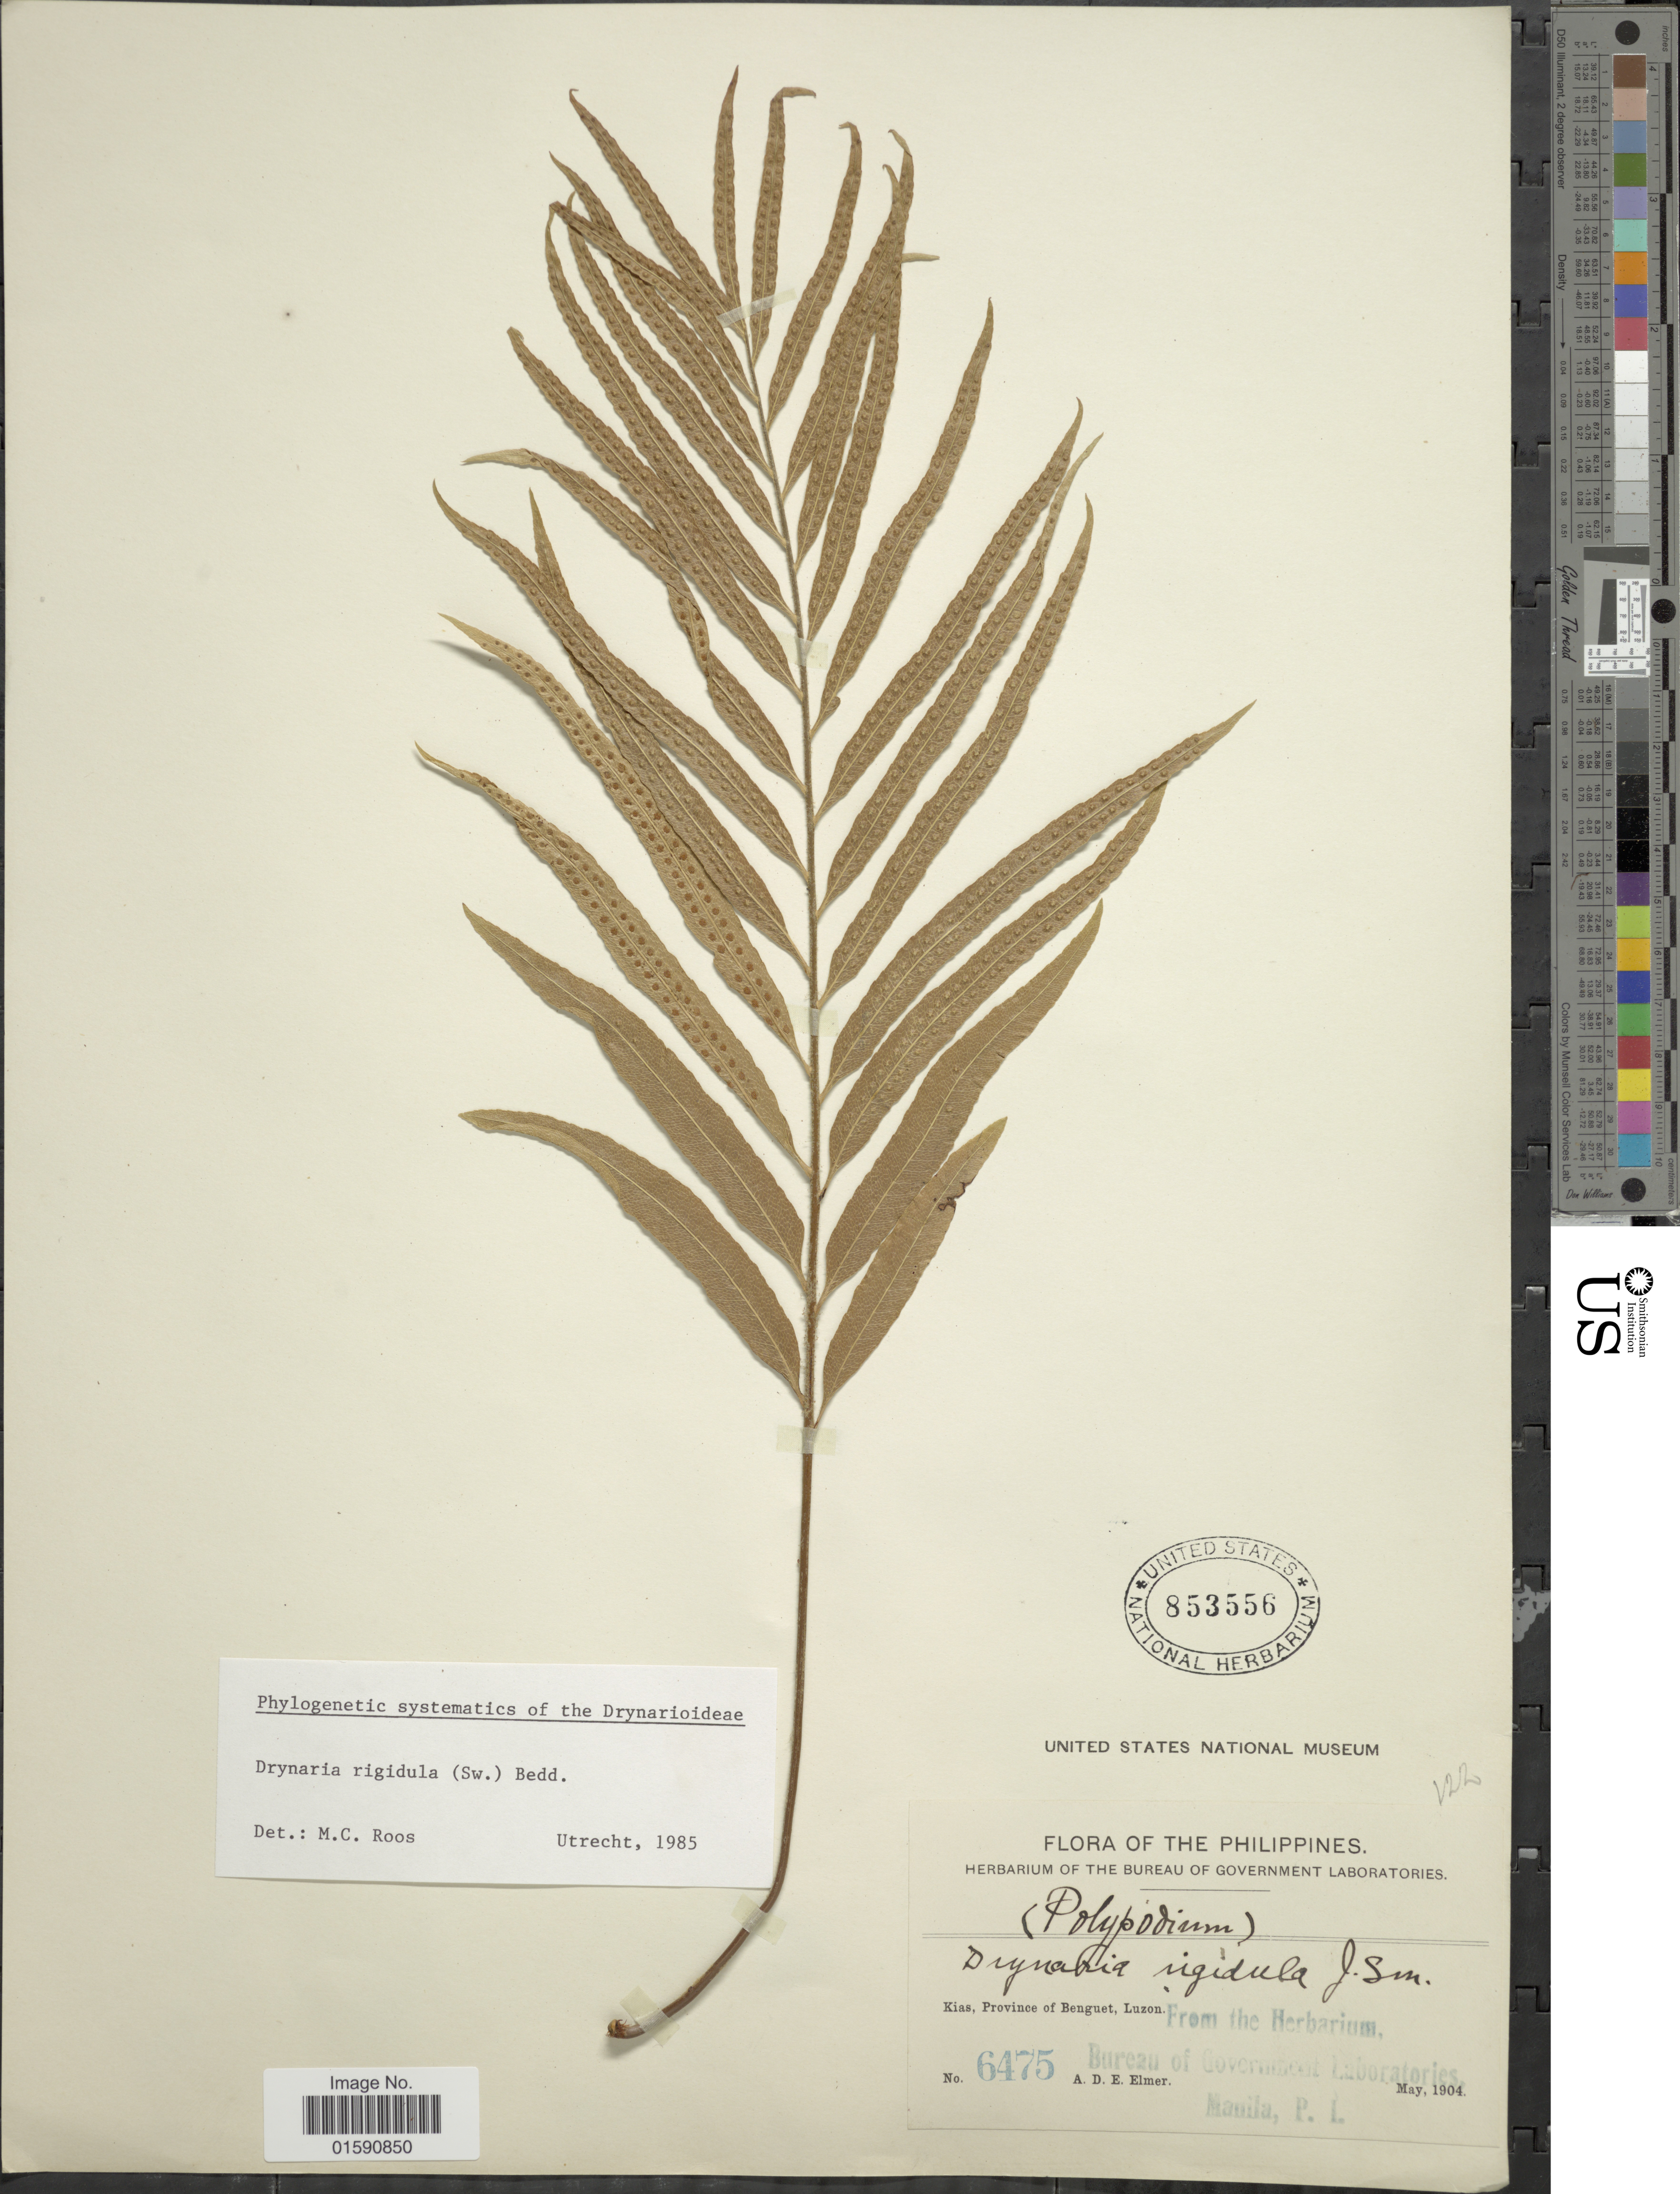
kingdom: Plantae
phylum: Tracheophyta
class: Polypodiopsida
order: Polypodiales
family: Polypodiaceae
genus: Drynaria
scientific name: Drynaria rigidula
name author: (Sw.) Bedd.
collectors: A. D. E. Elmer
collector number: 6475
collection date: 1904-05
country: Philippines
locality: Kias, Province of Benguet, Luzon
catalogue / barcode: US 853556